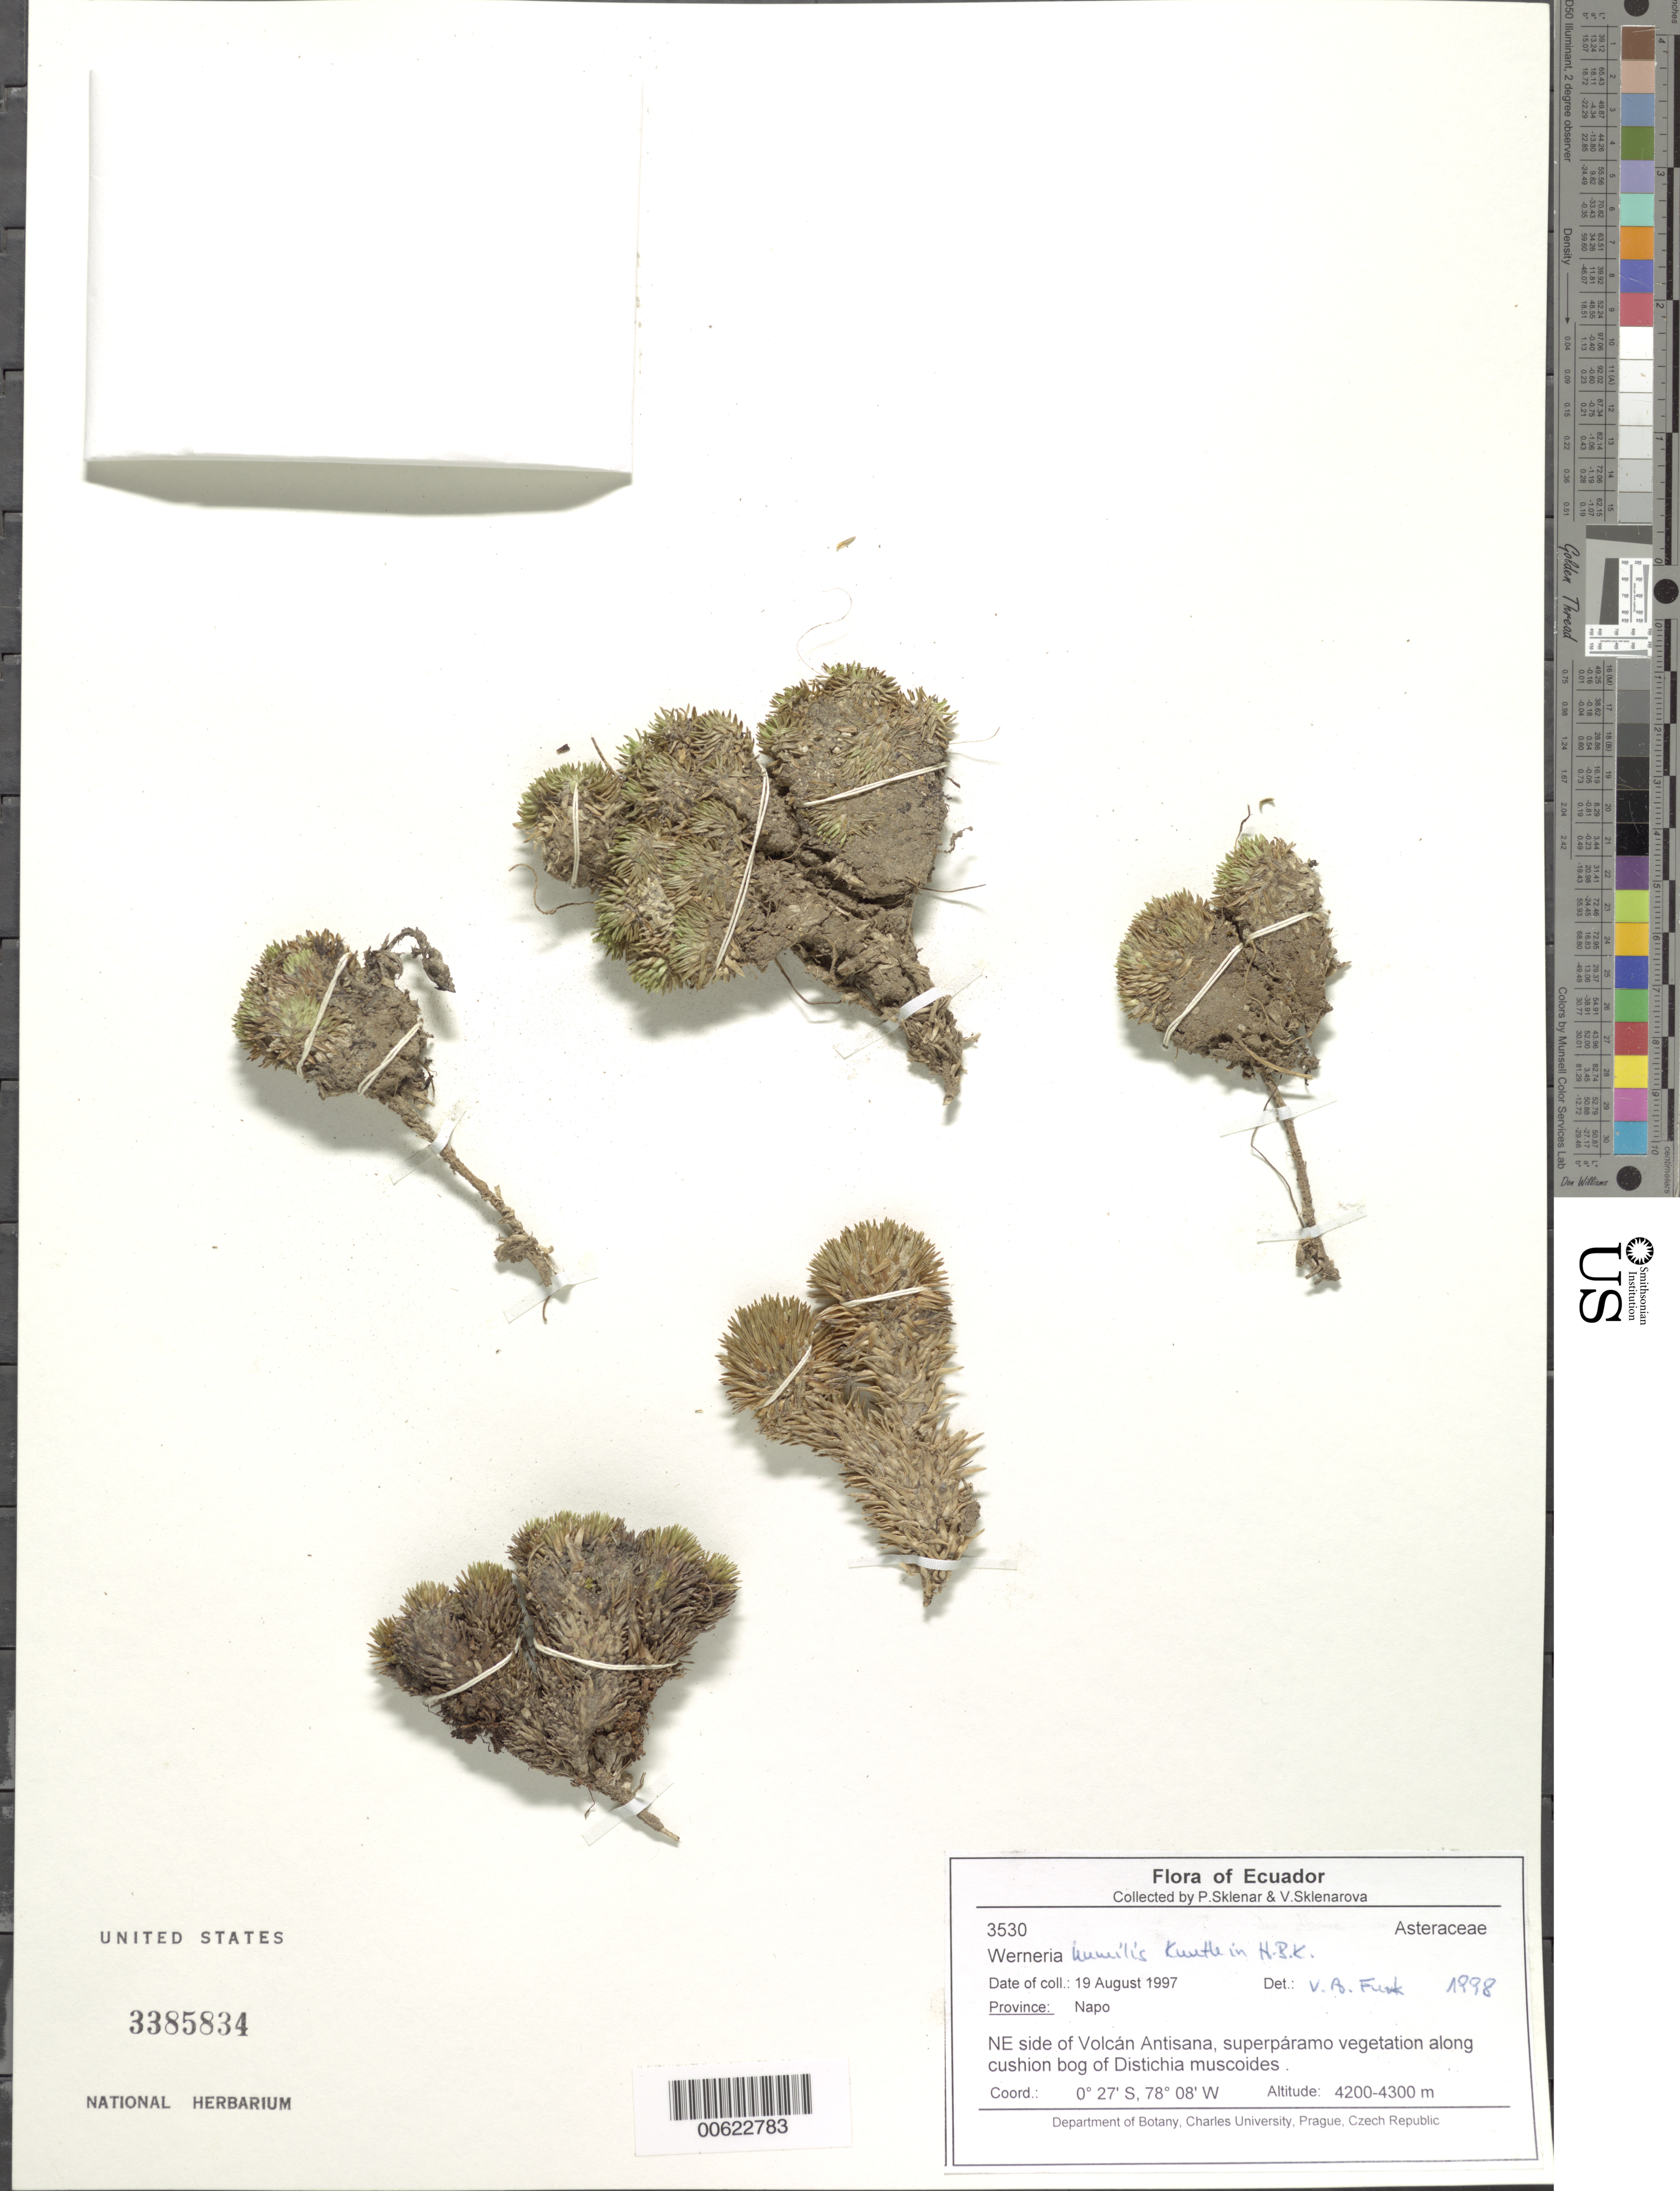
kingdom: Plantae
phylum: Tracheophyta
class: Magnoliopsida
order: Asterales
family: Asteraceae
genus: Xenophyllum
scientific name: Xenophyllum humile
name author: (Kunth) V.A. Funk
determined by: Funk, Vicki A., (BOT), Smithsonian Institution - National Museum of Natural History (UNITED STATES)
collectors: P. Sklenár & V. Sklenárová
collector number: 3530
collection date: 1997-08-19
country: Ecuador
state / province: Napo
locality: NE side of Volcan Anitsana,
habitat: Superparamo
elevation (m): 4200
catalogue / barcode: US 3385834